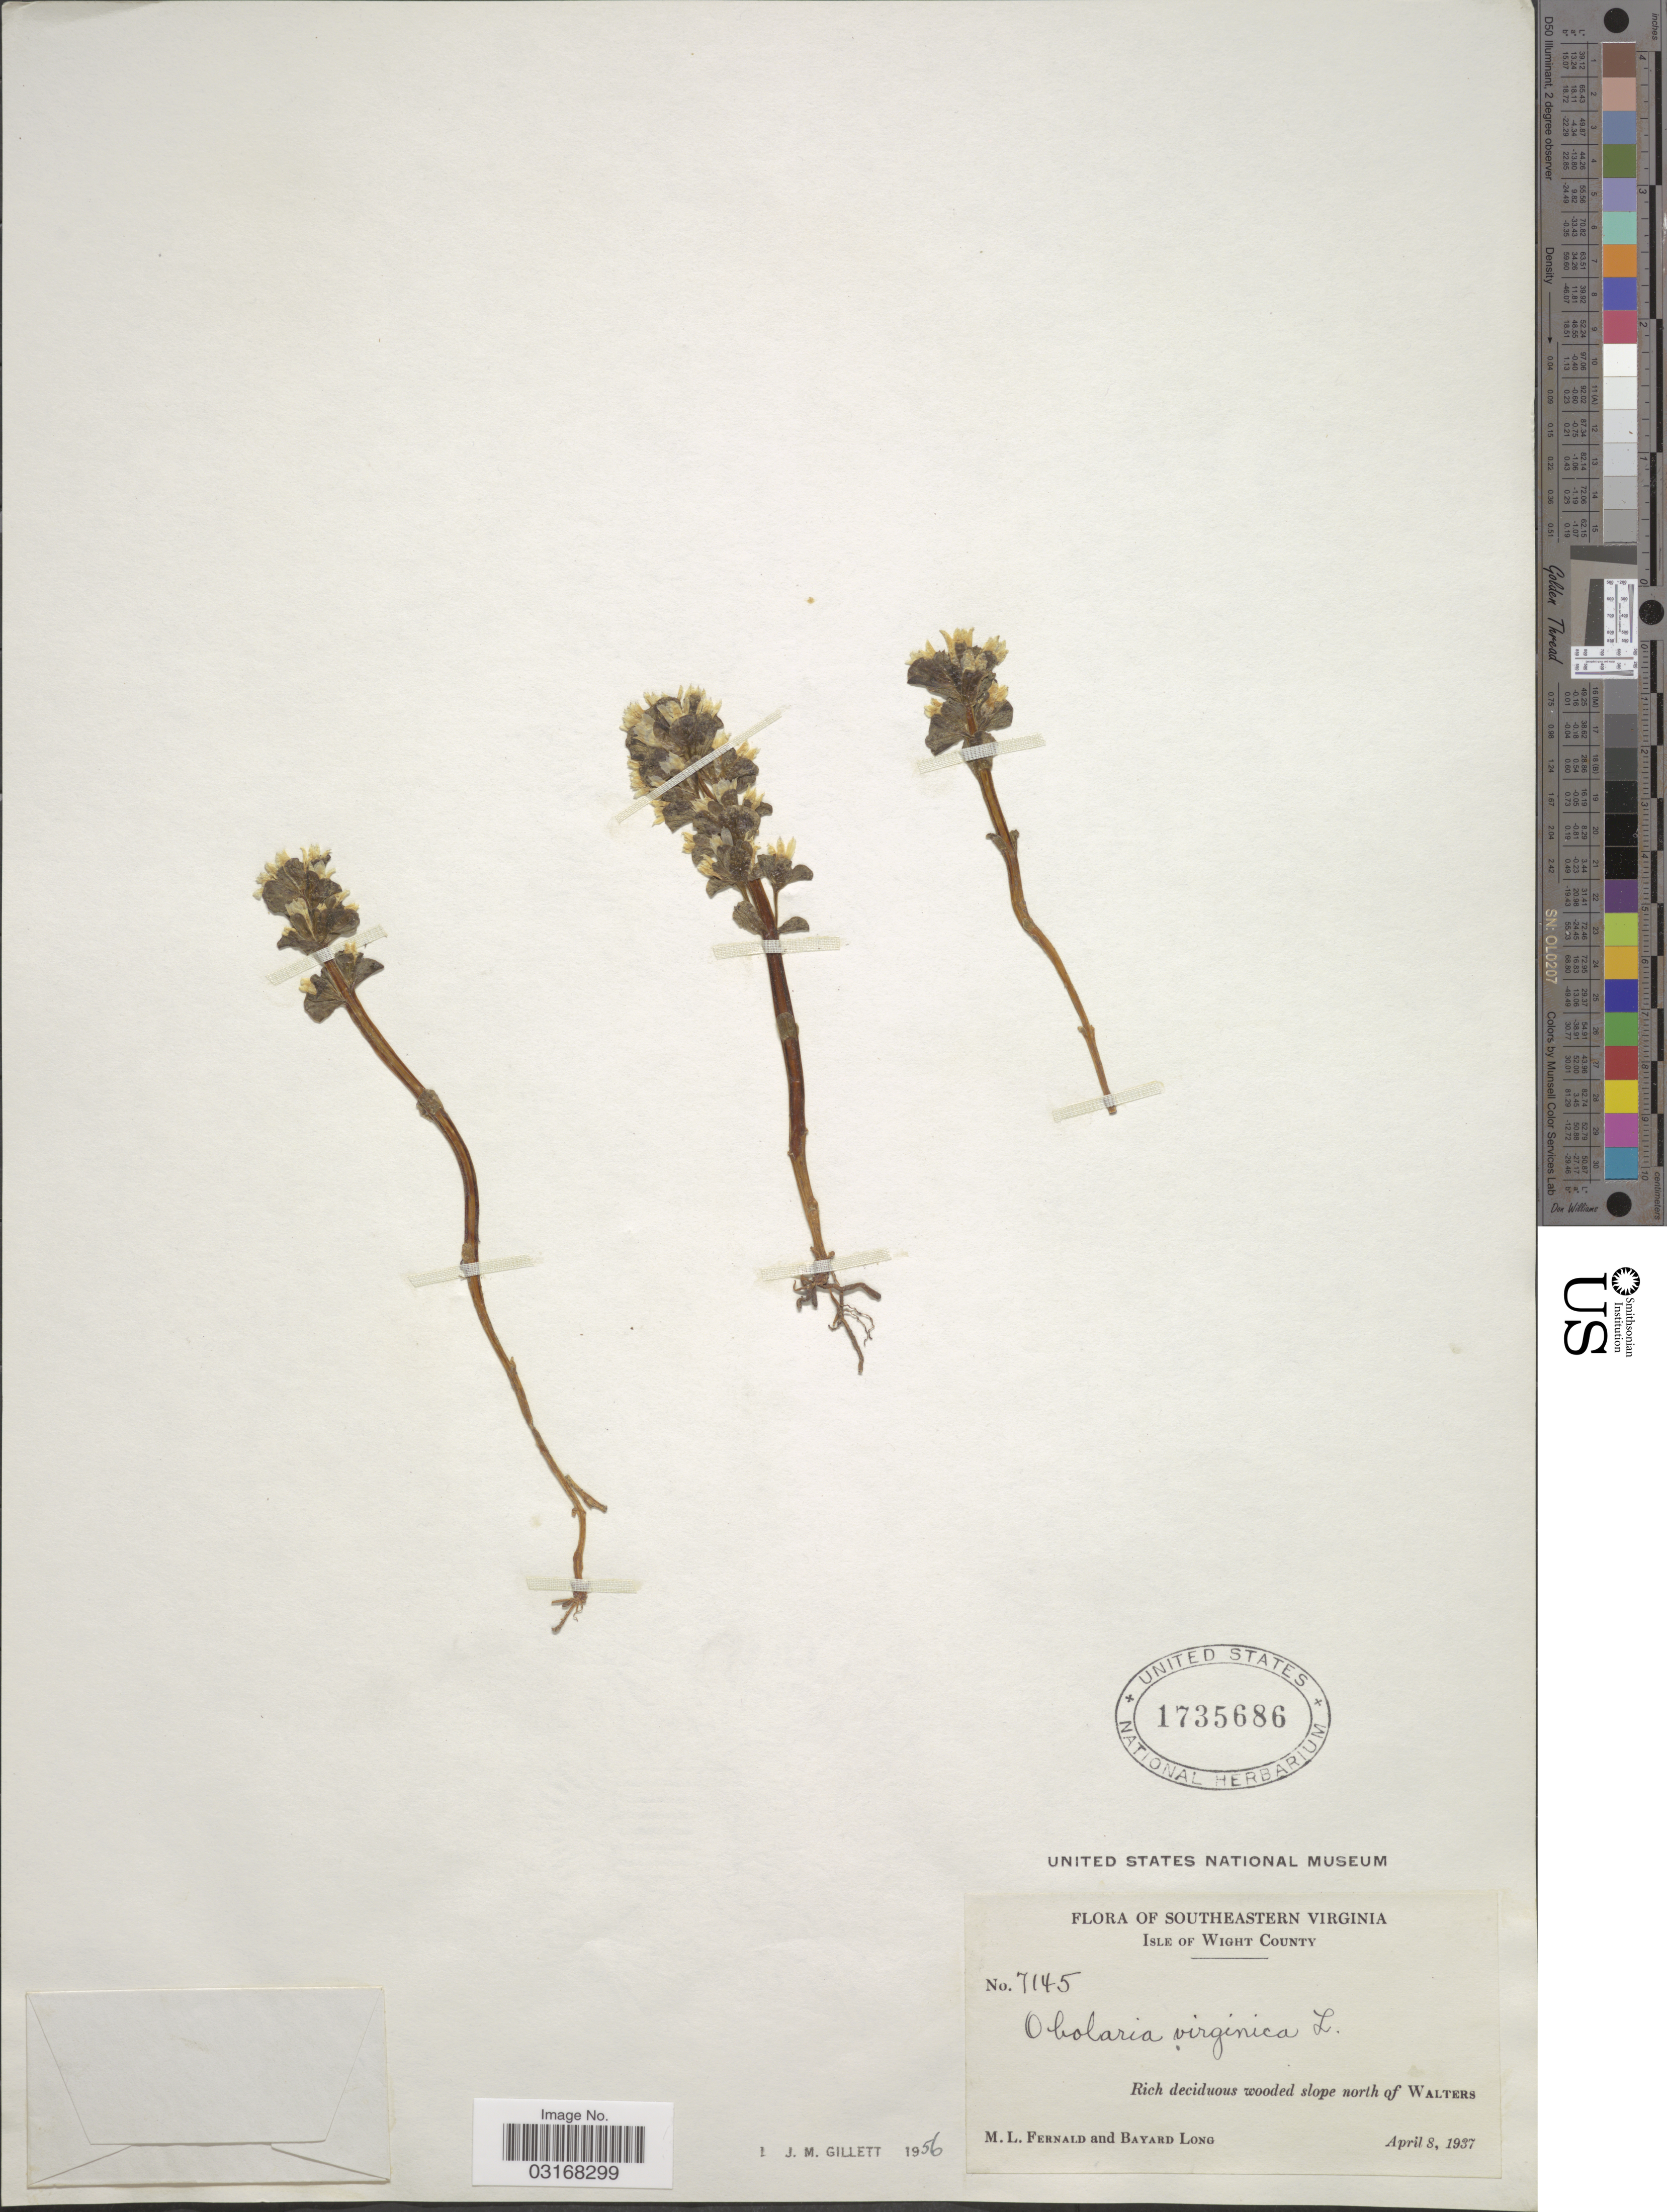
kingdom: Plantae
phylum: Tracheophyta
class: Magnoliopsida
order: Gentianales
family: Gentianaceae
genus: Obolaria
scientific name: Obolaria virginica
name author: L.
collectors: M. L. Fernald & B. Long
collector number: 7145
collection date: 1937-04-08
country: United States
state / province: Virginia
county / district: Isle of Wight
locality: Southeastern Virginia. Isle of Wight County. Slope north of Walters.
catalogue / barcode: US 1735686